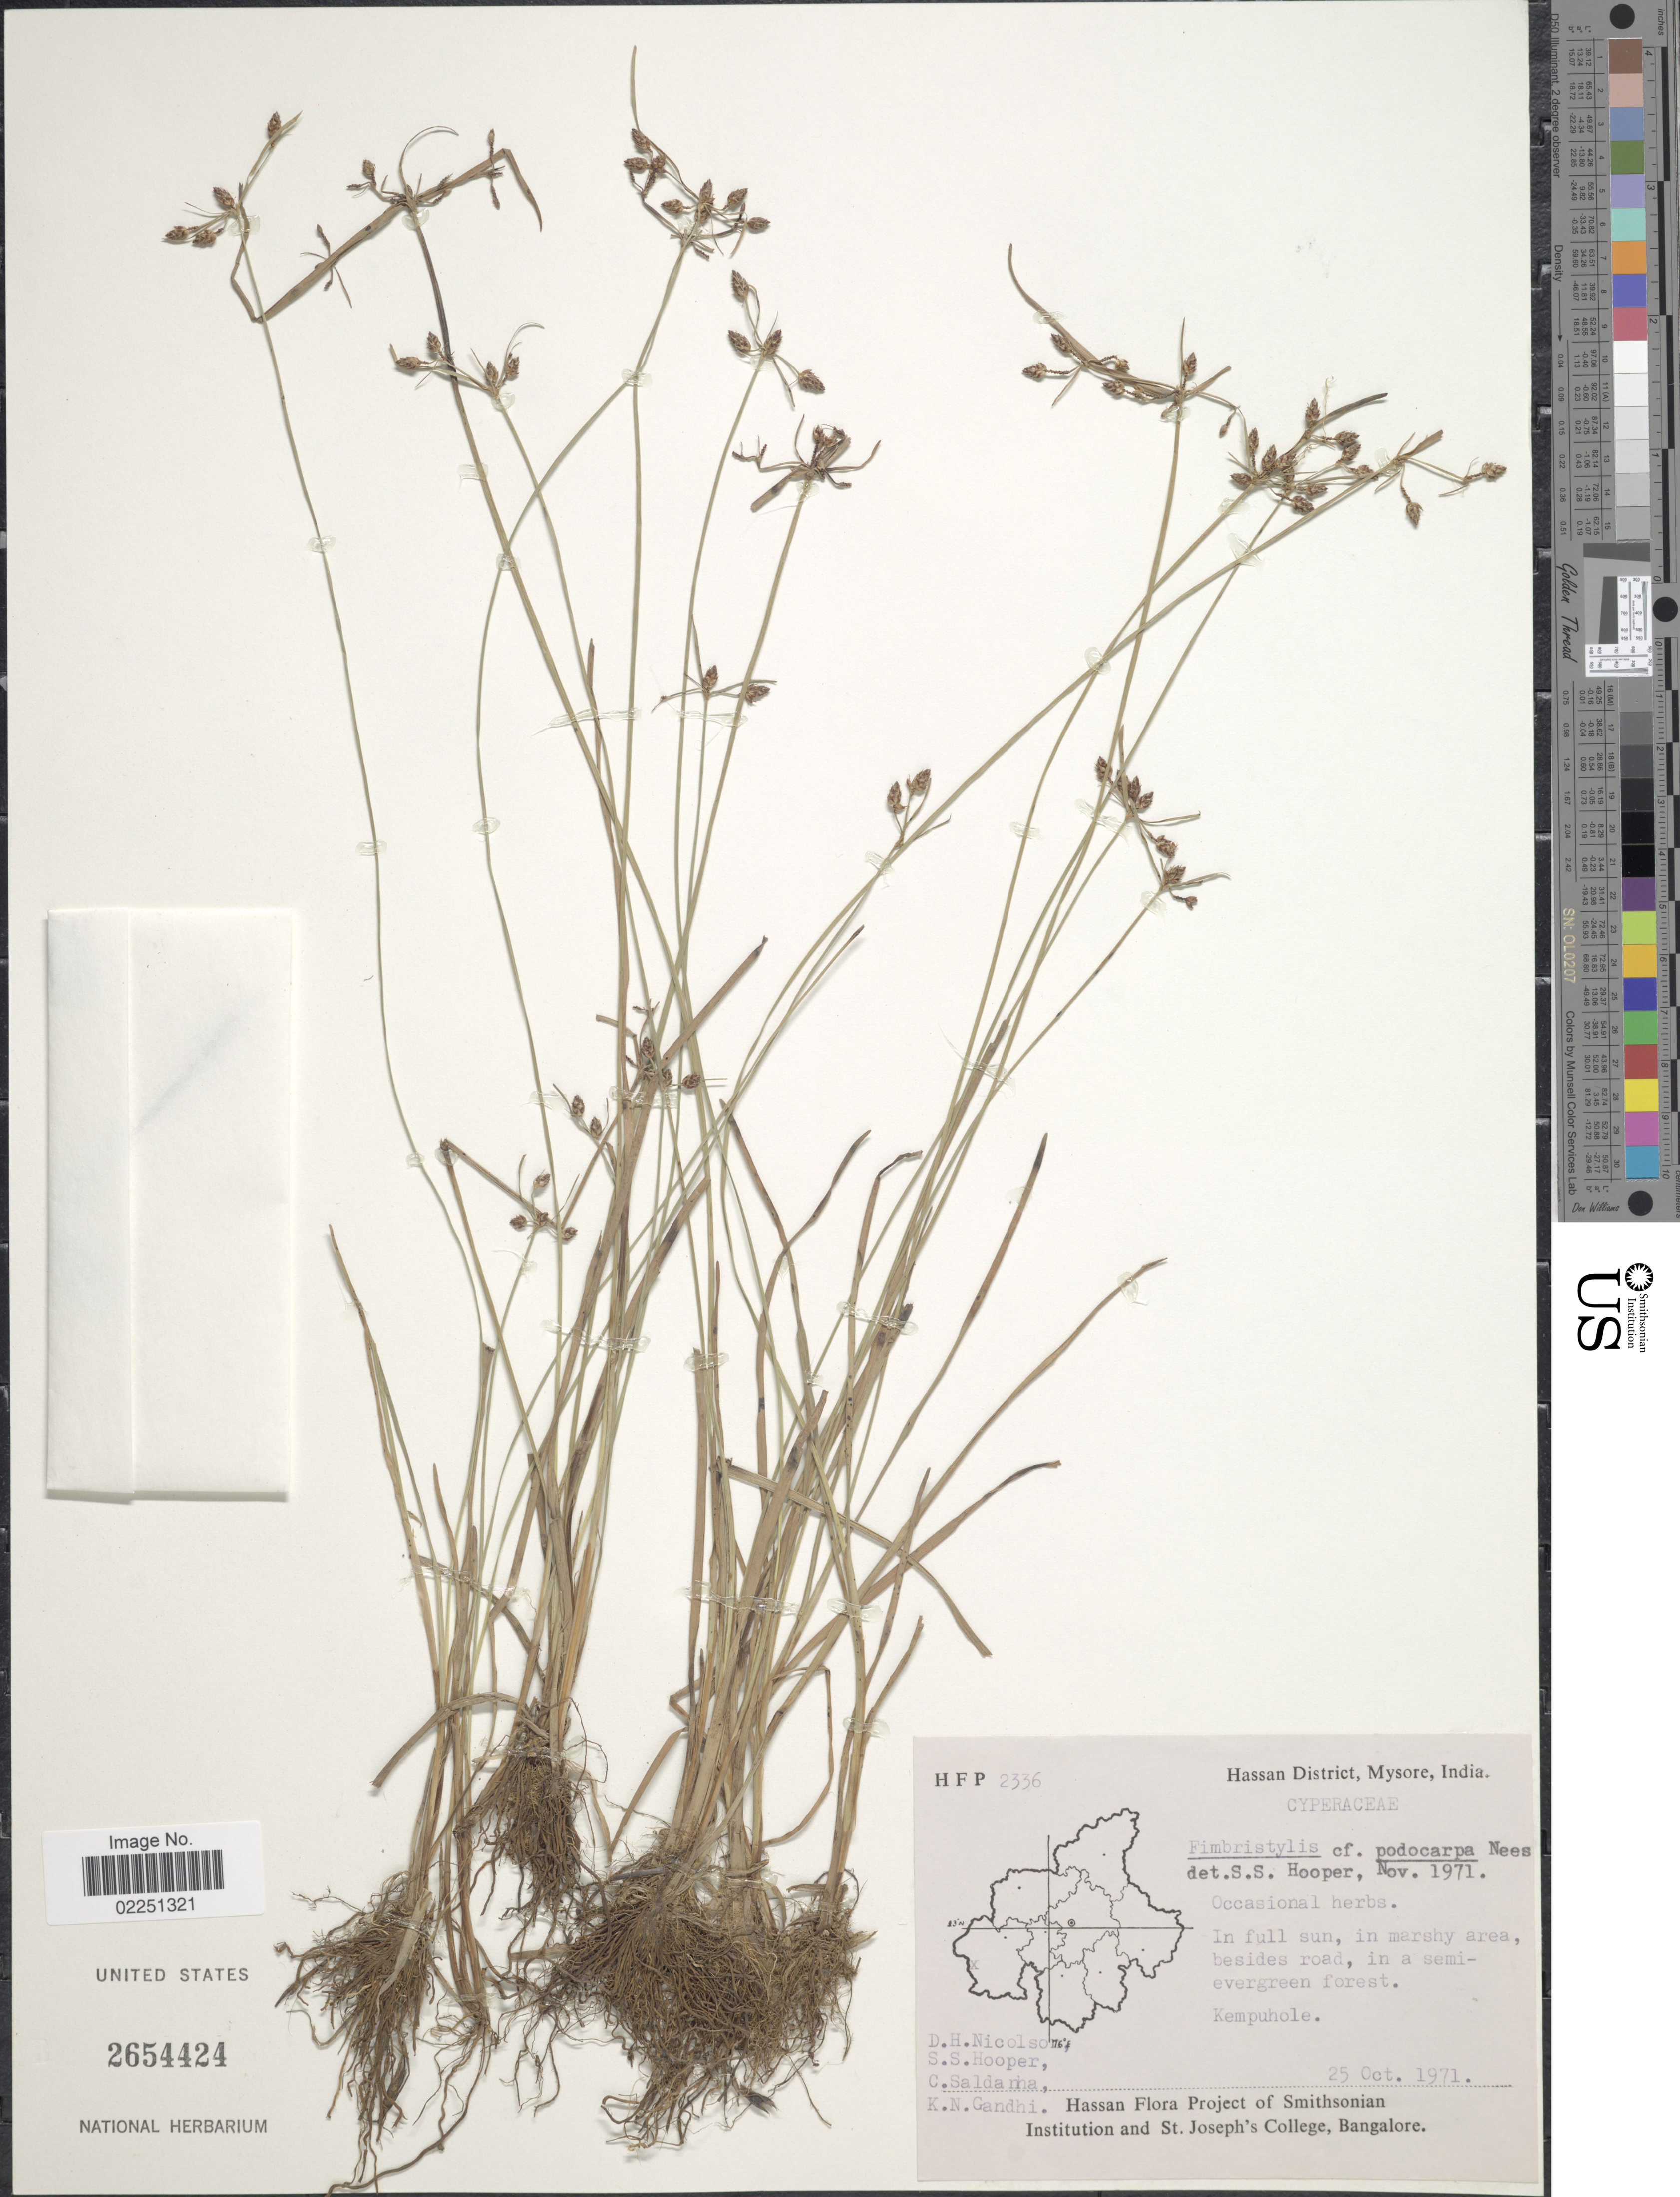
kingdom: Plantae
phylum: Tracheophyta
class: Liliopsida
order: Poales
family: Cyperaceae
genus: Fimbristylis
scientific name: Fimbristylis podocarpa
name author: Nees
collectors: D. H. Nicolson, S. S. Hooper, C. Saldanha & K. N. Gandhi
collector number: HFP2336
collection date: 1971-10-25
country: India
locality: Hassan District, Mysore. Kempuhole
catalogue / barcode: US 2564424